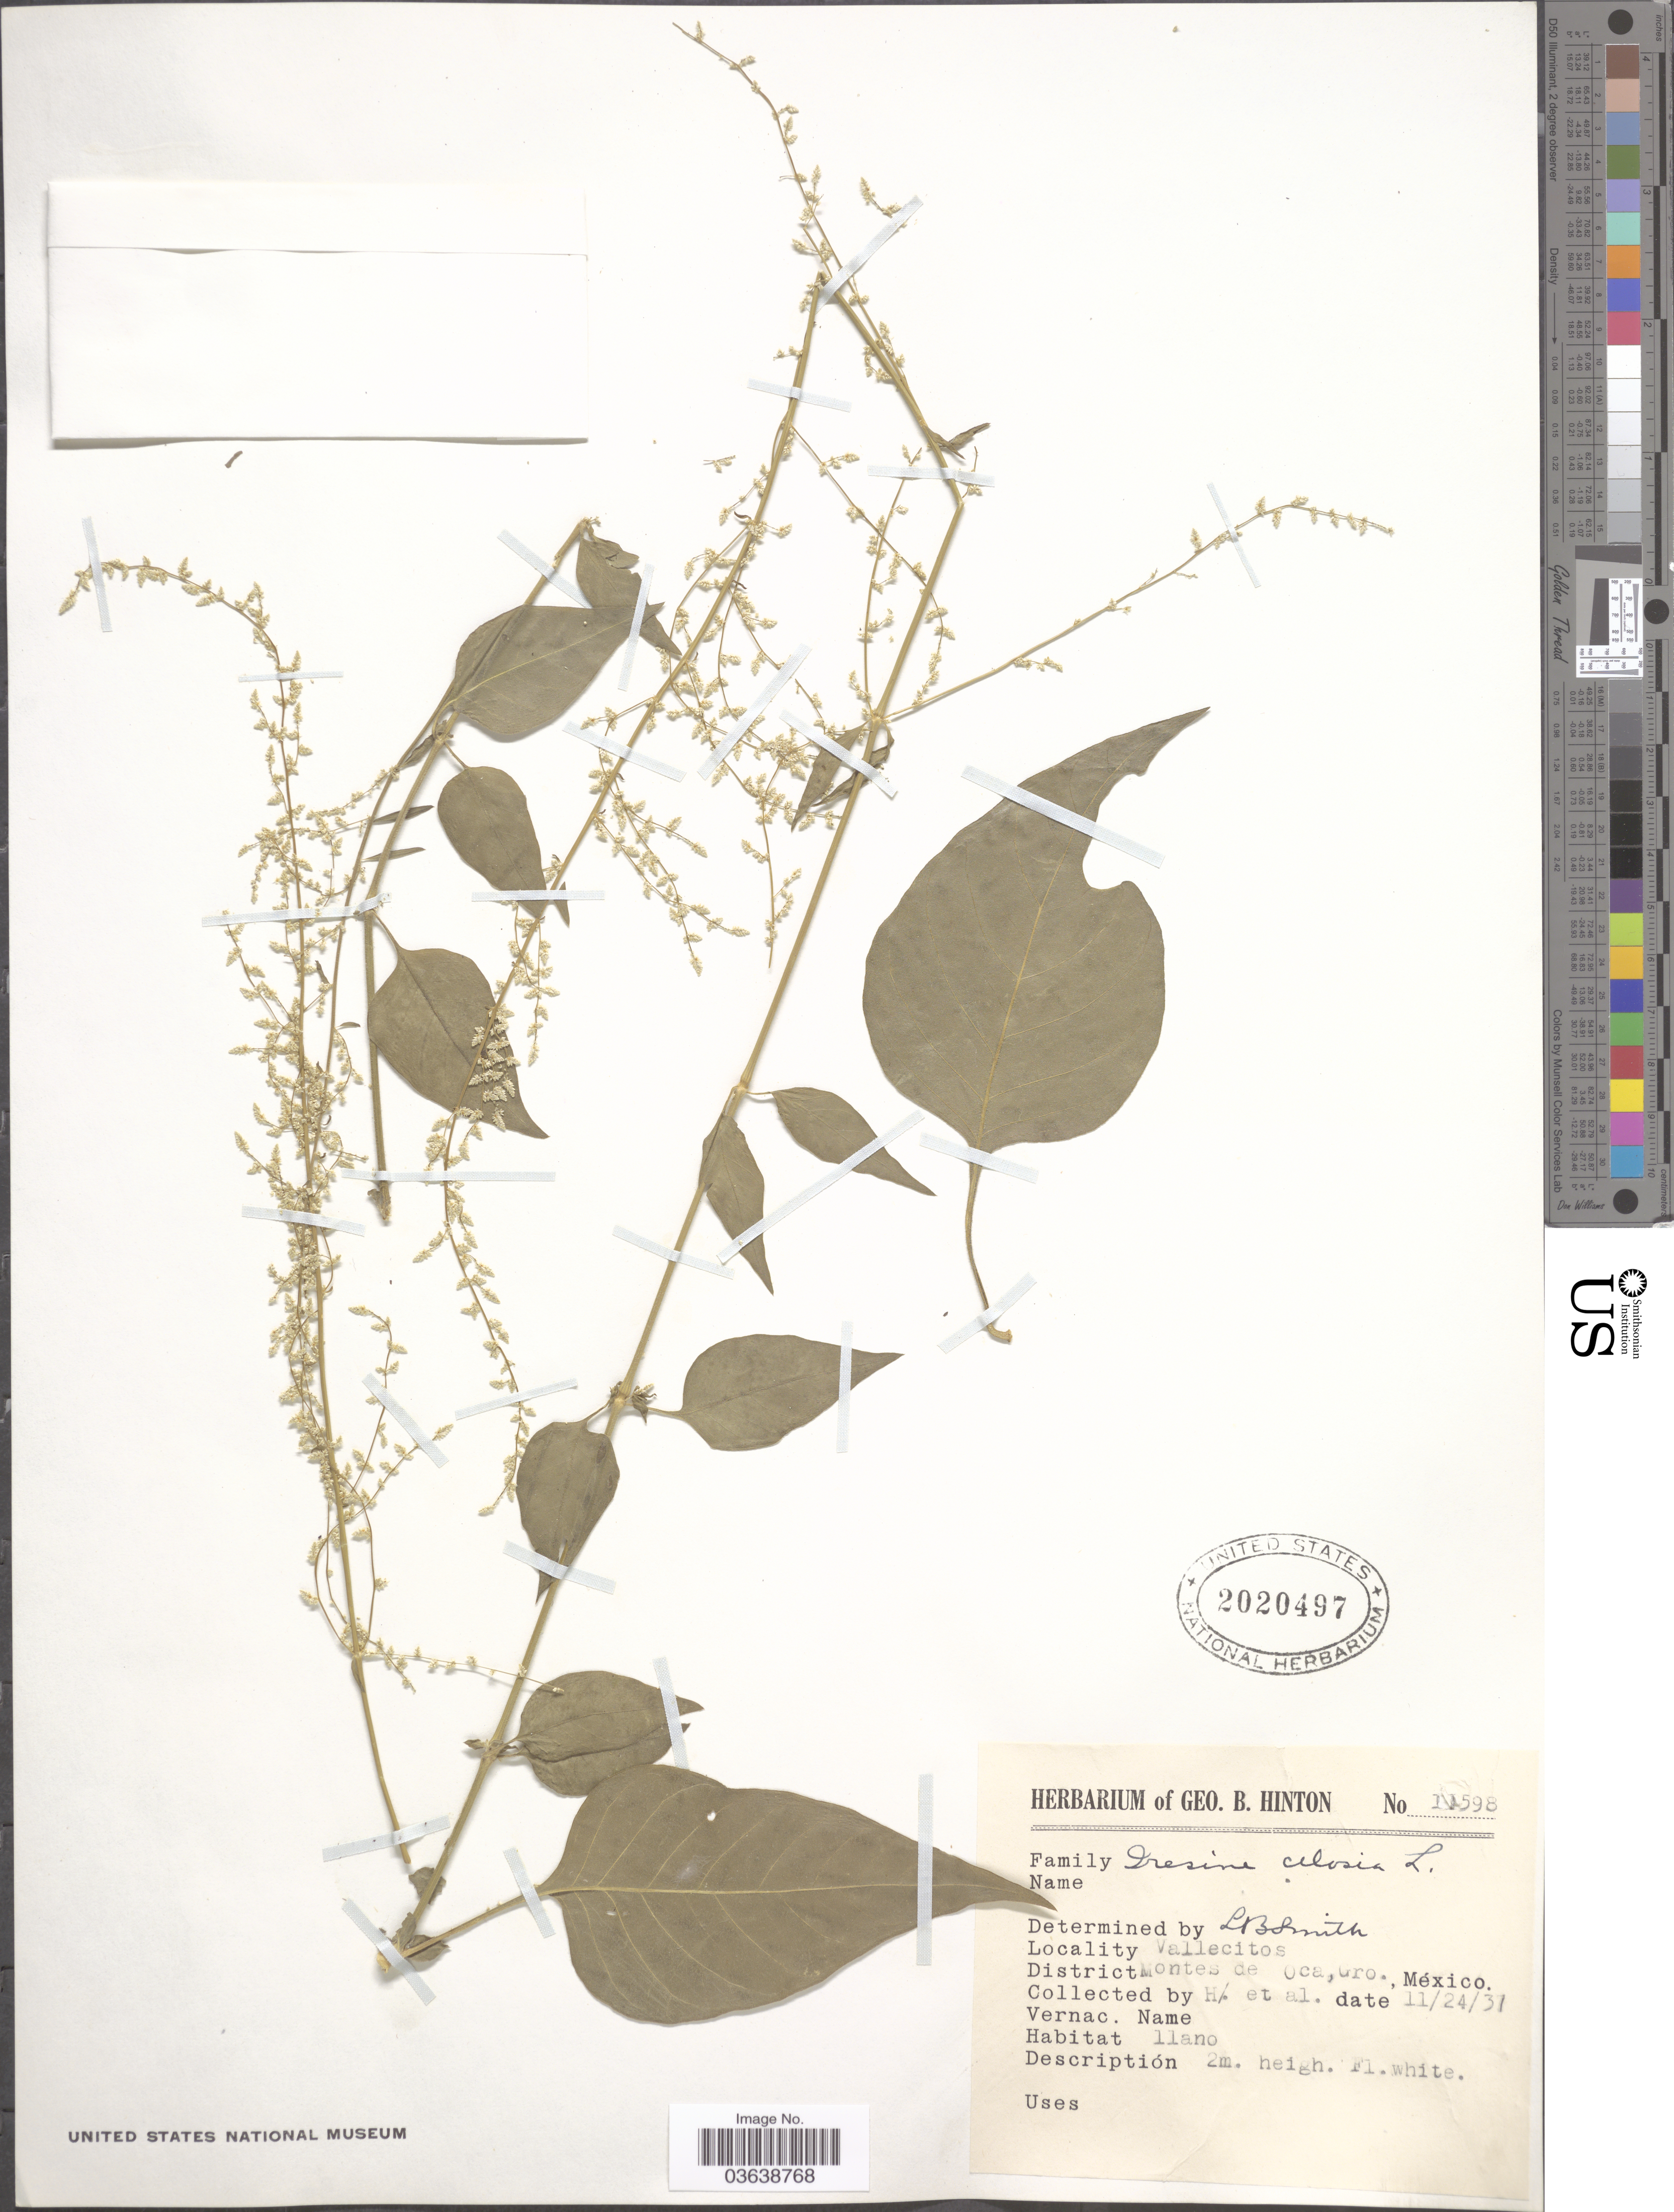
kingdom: Plantae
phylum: Tracheophyta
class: Magnoliopsida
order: Caryophyllales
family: Amaranthaceae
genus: Iresine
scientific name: Iresine celosia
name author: L.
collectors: G. B. Hinton & et al.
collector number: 11598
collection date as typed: Transcribed d/m/y: 24/11/31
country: Mexico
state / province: Guerrero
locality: Vallecitos. District Montes de Oca.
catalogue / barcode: US 2020497